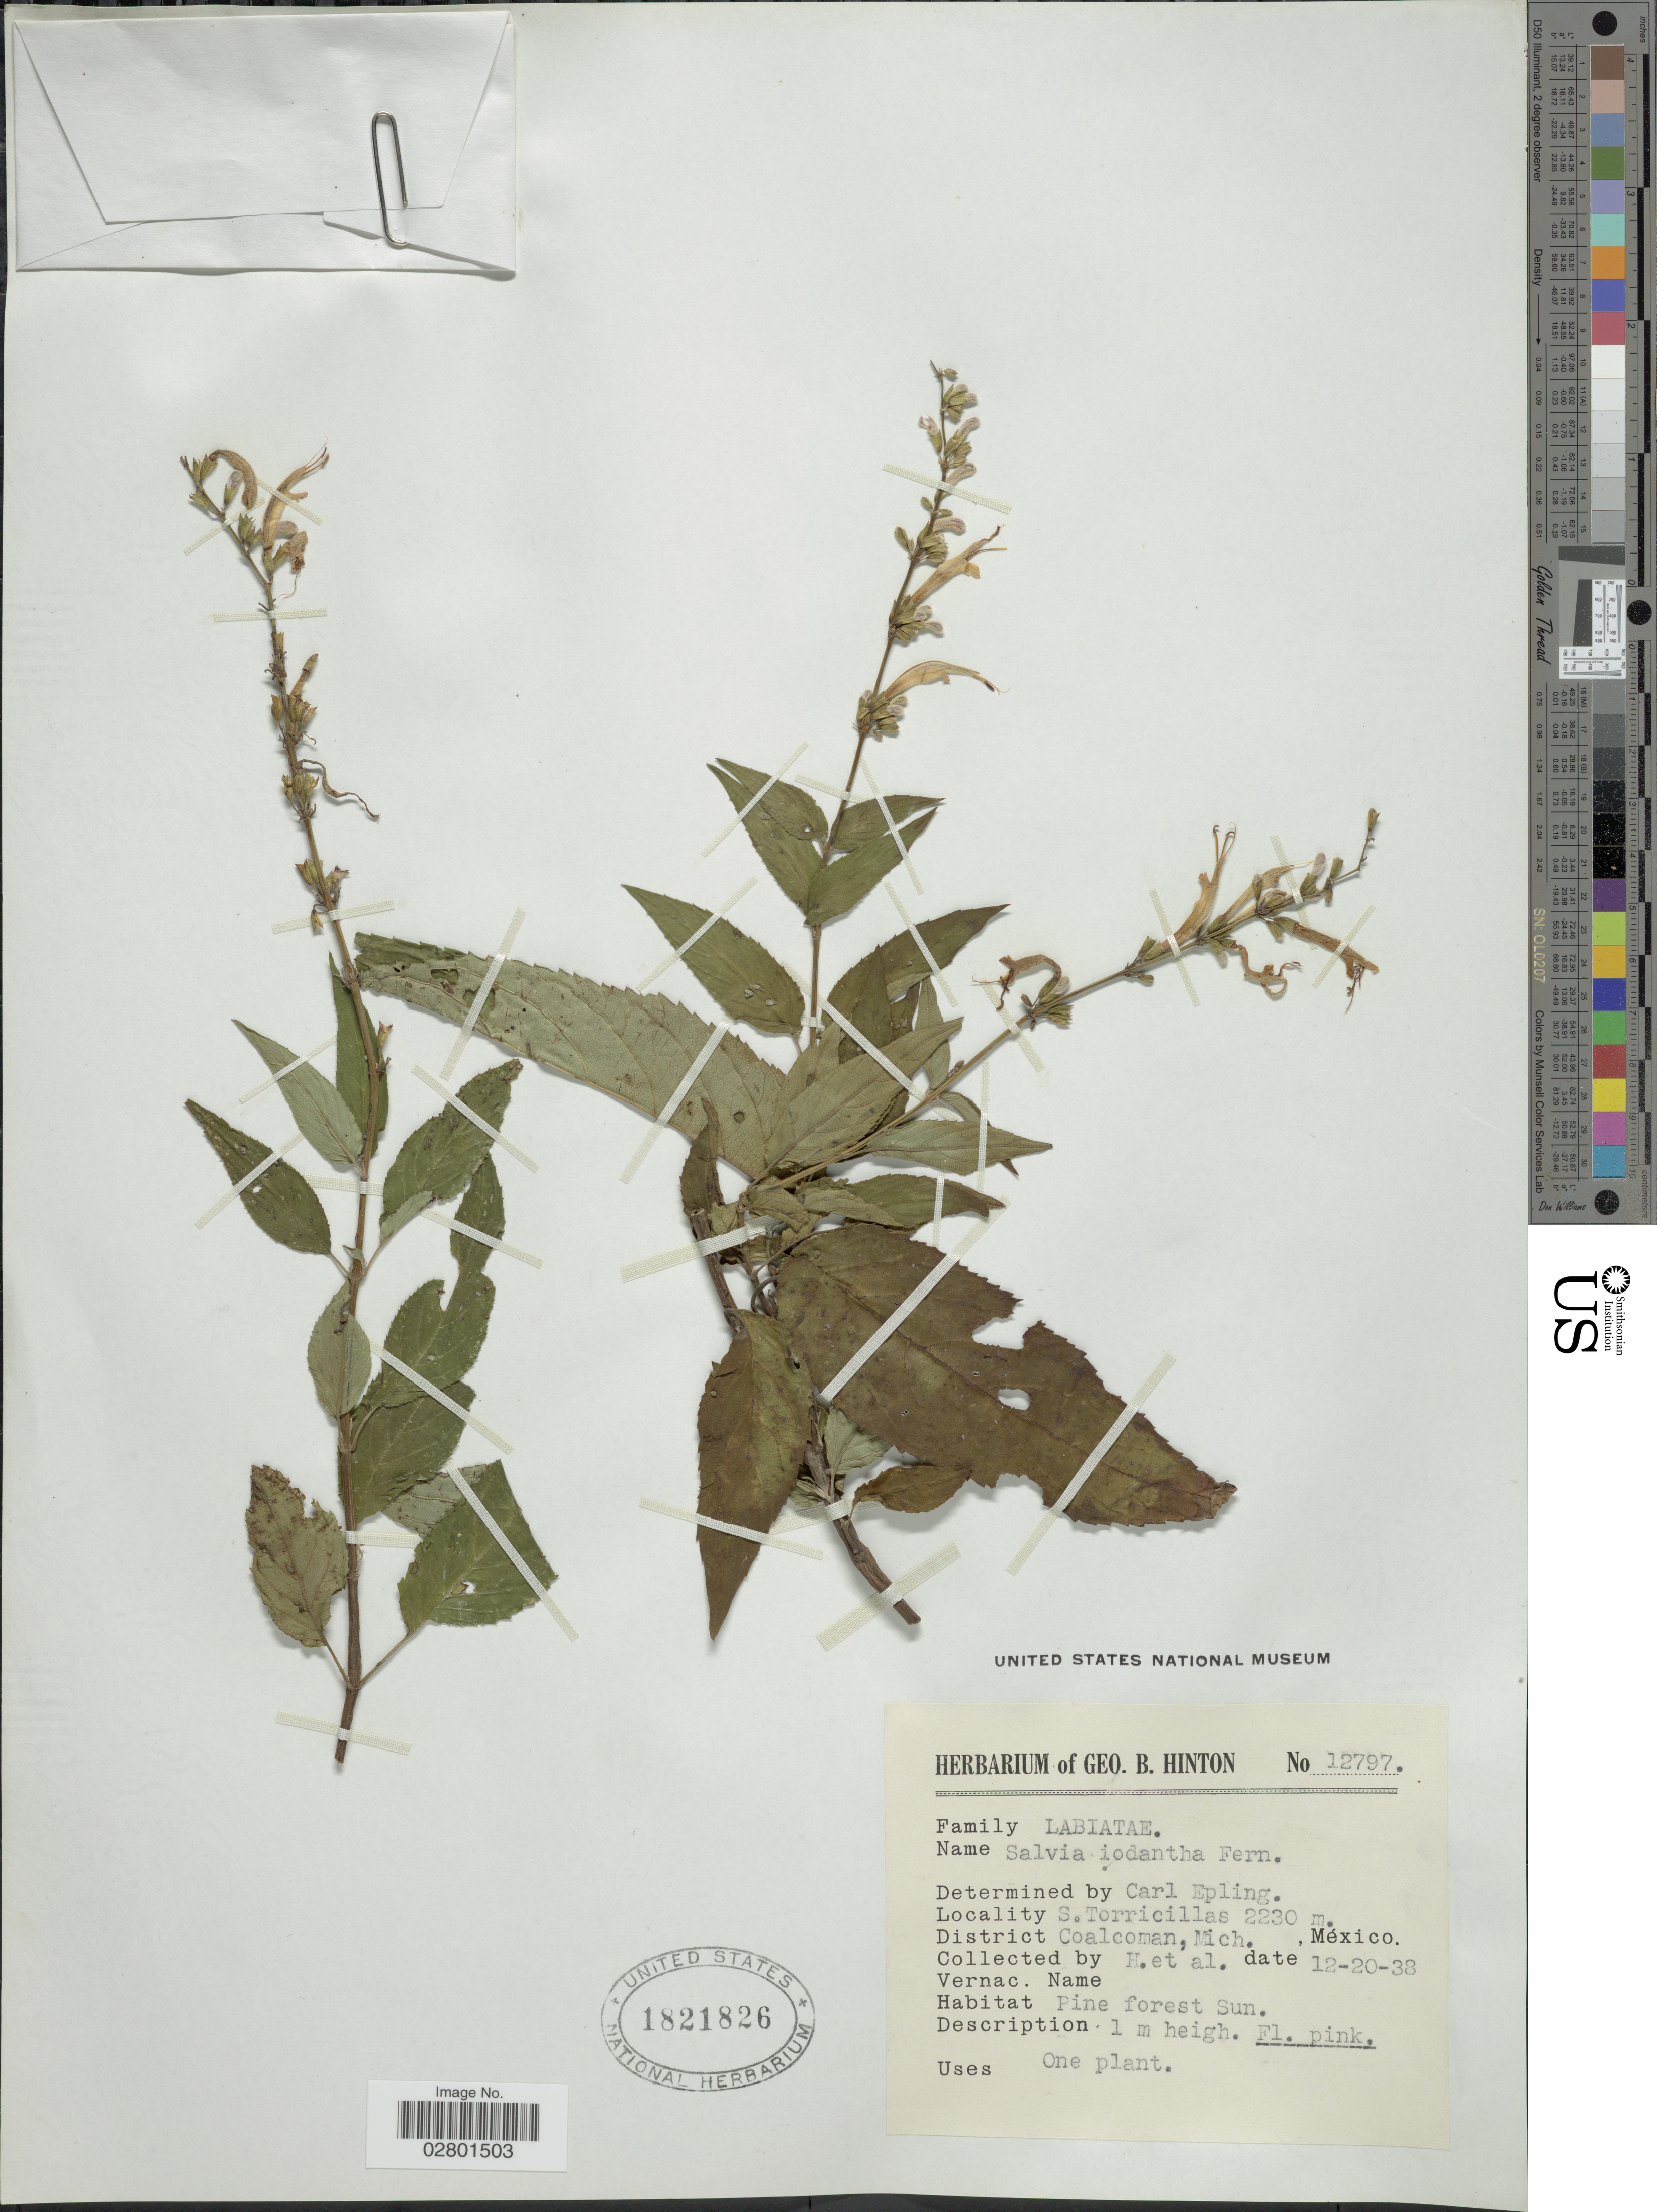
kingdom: Plantae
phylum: Tracheophyta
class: Magnoliopsida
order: Lamiales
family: Lamiaceae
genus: Salvia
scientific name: Salvia iodantha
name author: Fernald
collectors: G. B. Hinton & et al.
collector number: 12797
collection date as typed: Transcribed d/m/y: 20/12/38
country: Mexico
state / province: Michoacán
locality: S. Torricillas, District Coalman.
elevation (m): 2230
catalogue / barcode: US 1821826